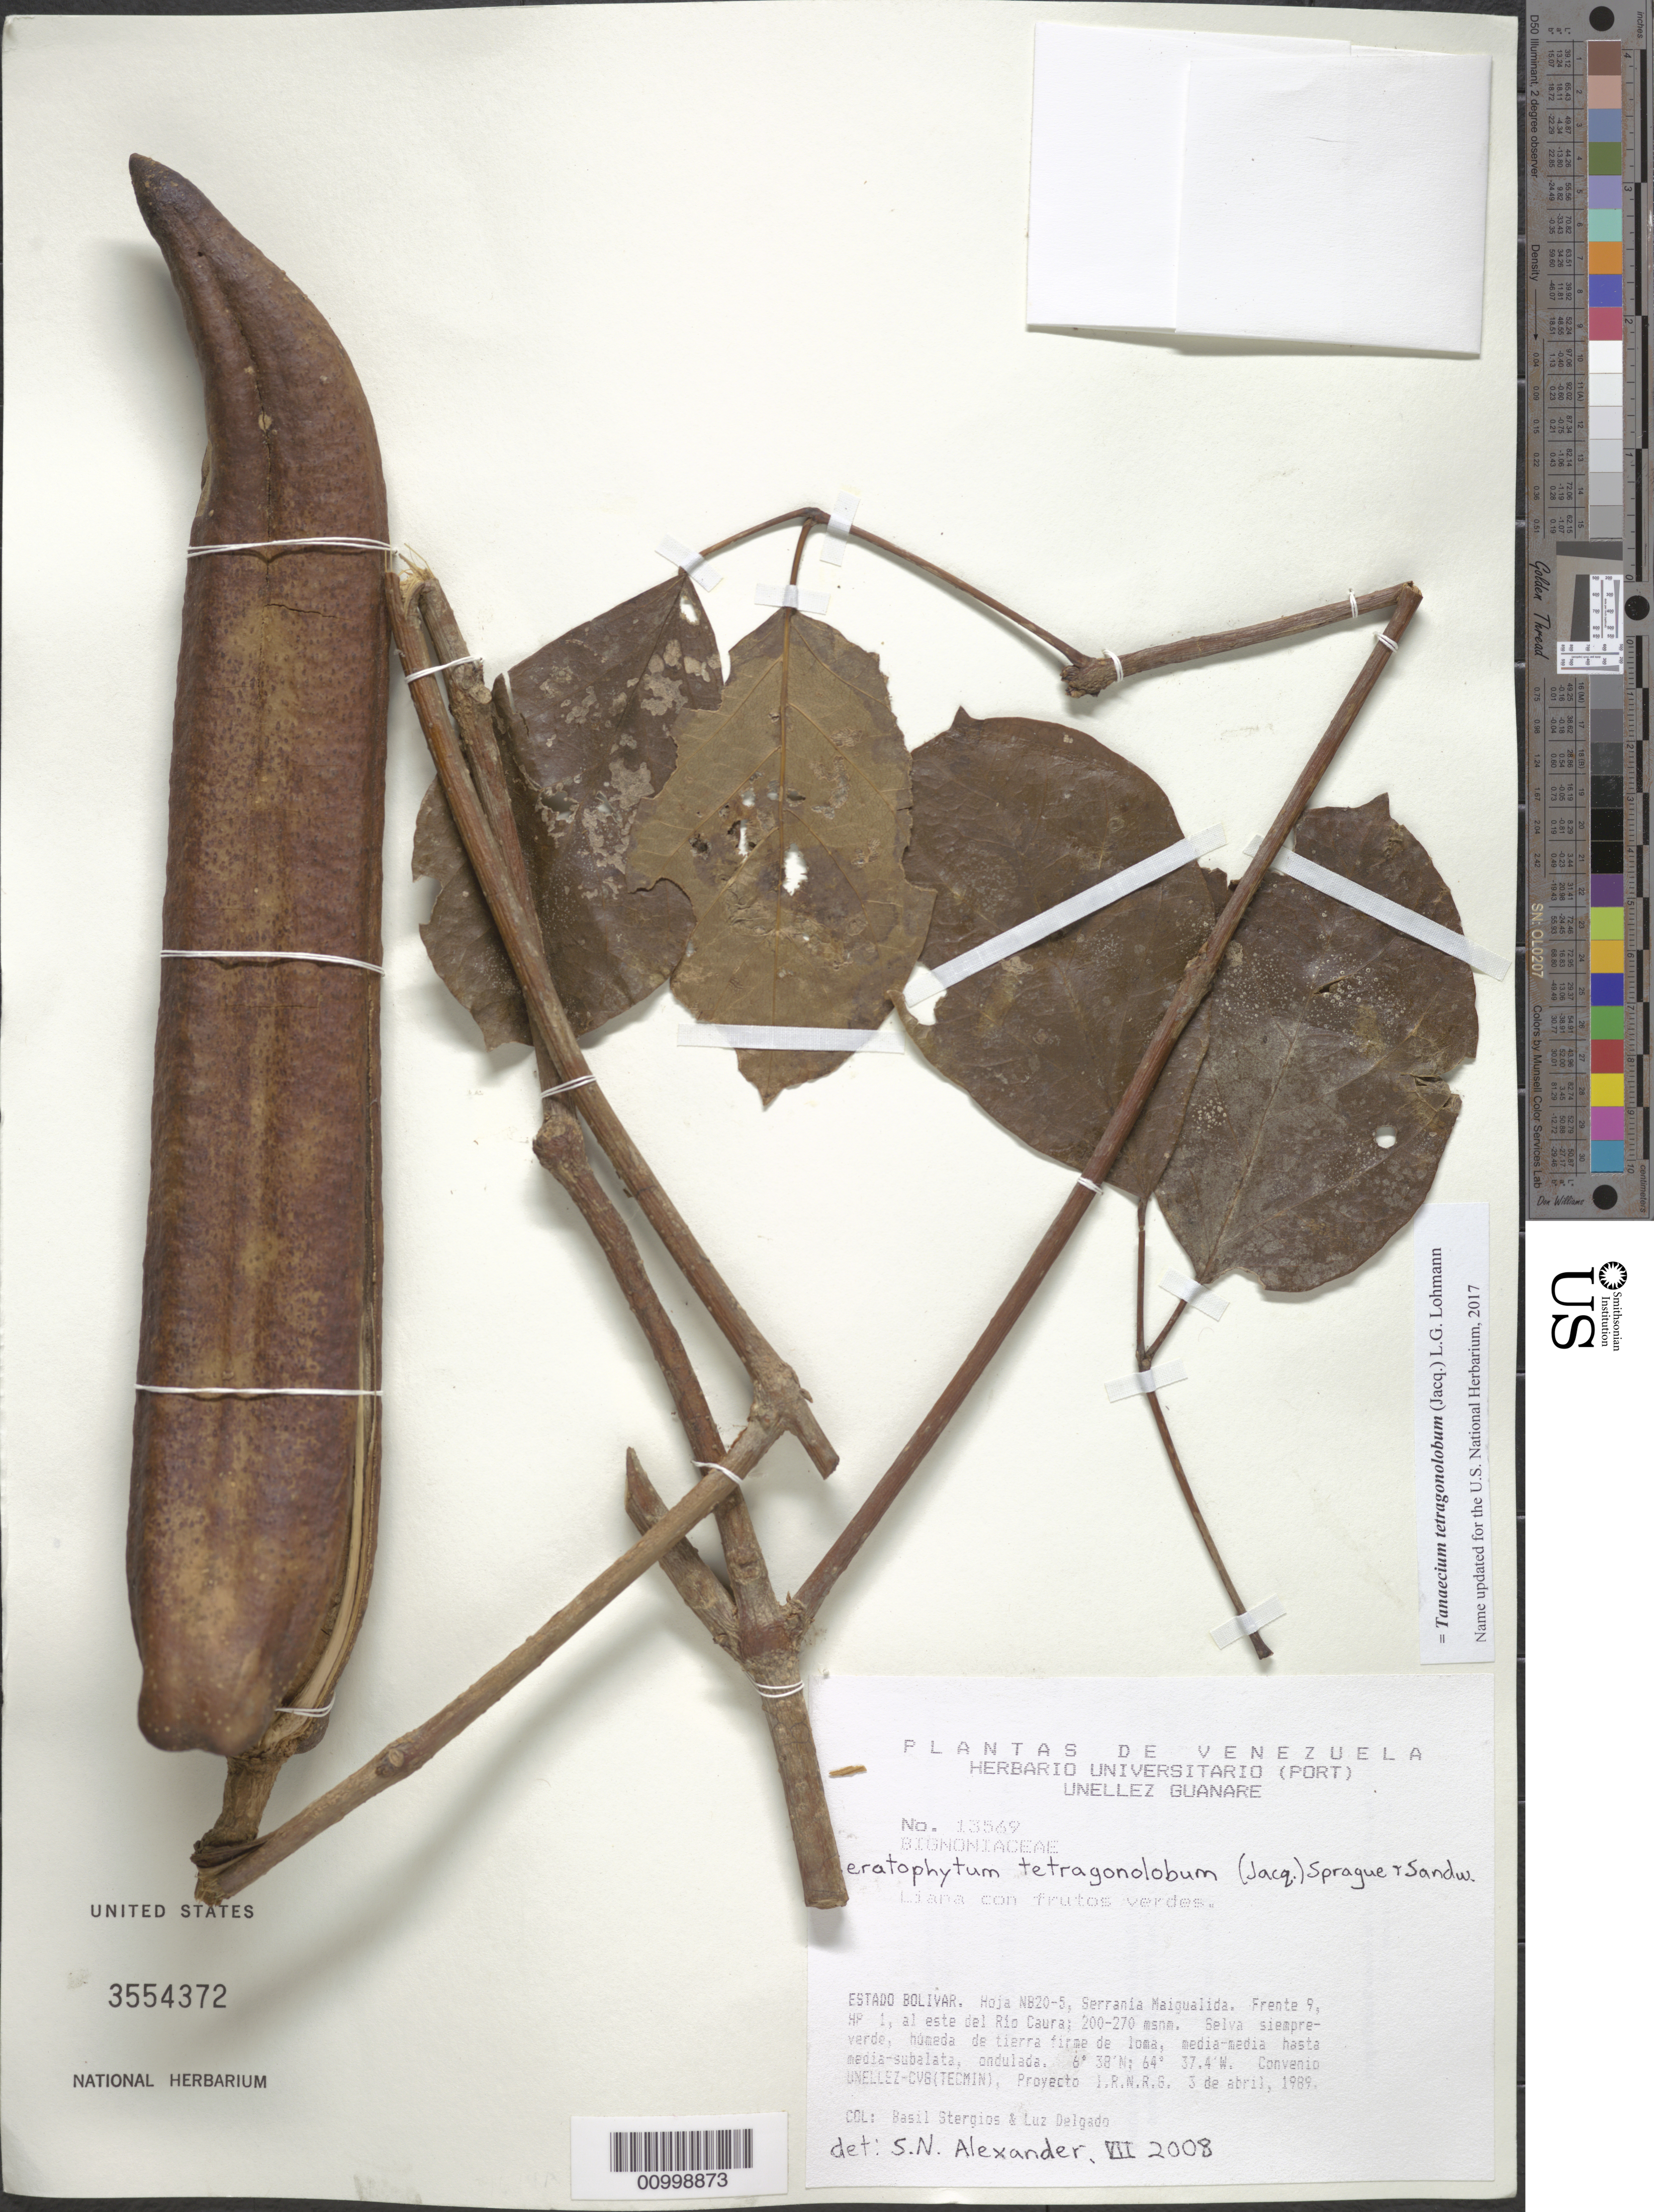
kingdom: Plantae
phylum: Tracheophyta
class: Magnoliopsida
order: Lamiales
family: Bignoniaceae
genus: Tanaecium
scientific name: Tanaecium tetragonolobum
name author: (Jacq.) L.G. Lohmann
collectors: B. G. Stergios & L. Delgado V.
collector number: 13569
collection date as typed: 3-Apr-89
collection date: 1989-04-03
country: Venezuela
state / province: Bolívar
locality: Serrania Maigualida, E del río Caura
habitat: Selva siempre-verde, húmeda de tierra firme de loma, media-media hasta media-subalata, ondulada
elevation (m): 200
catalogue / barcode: US 3554372